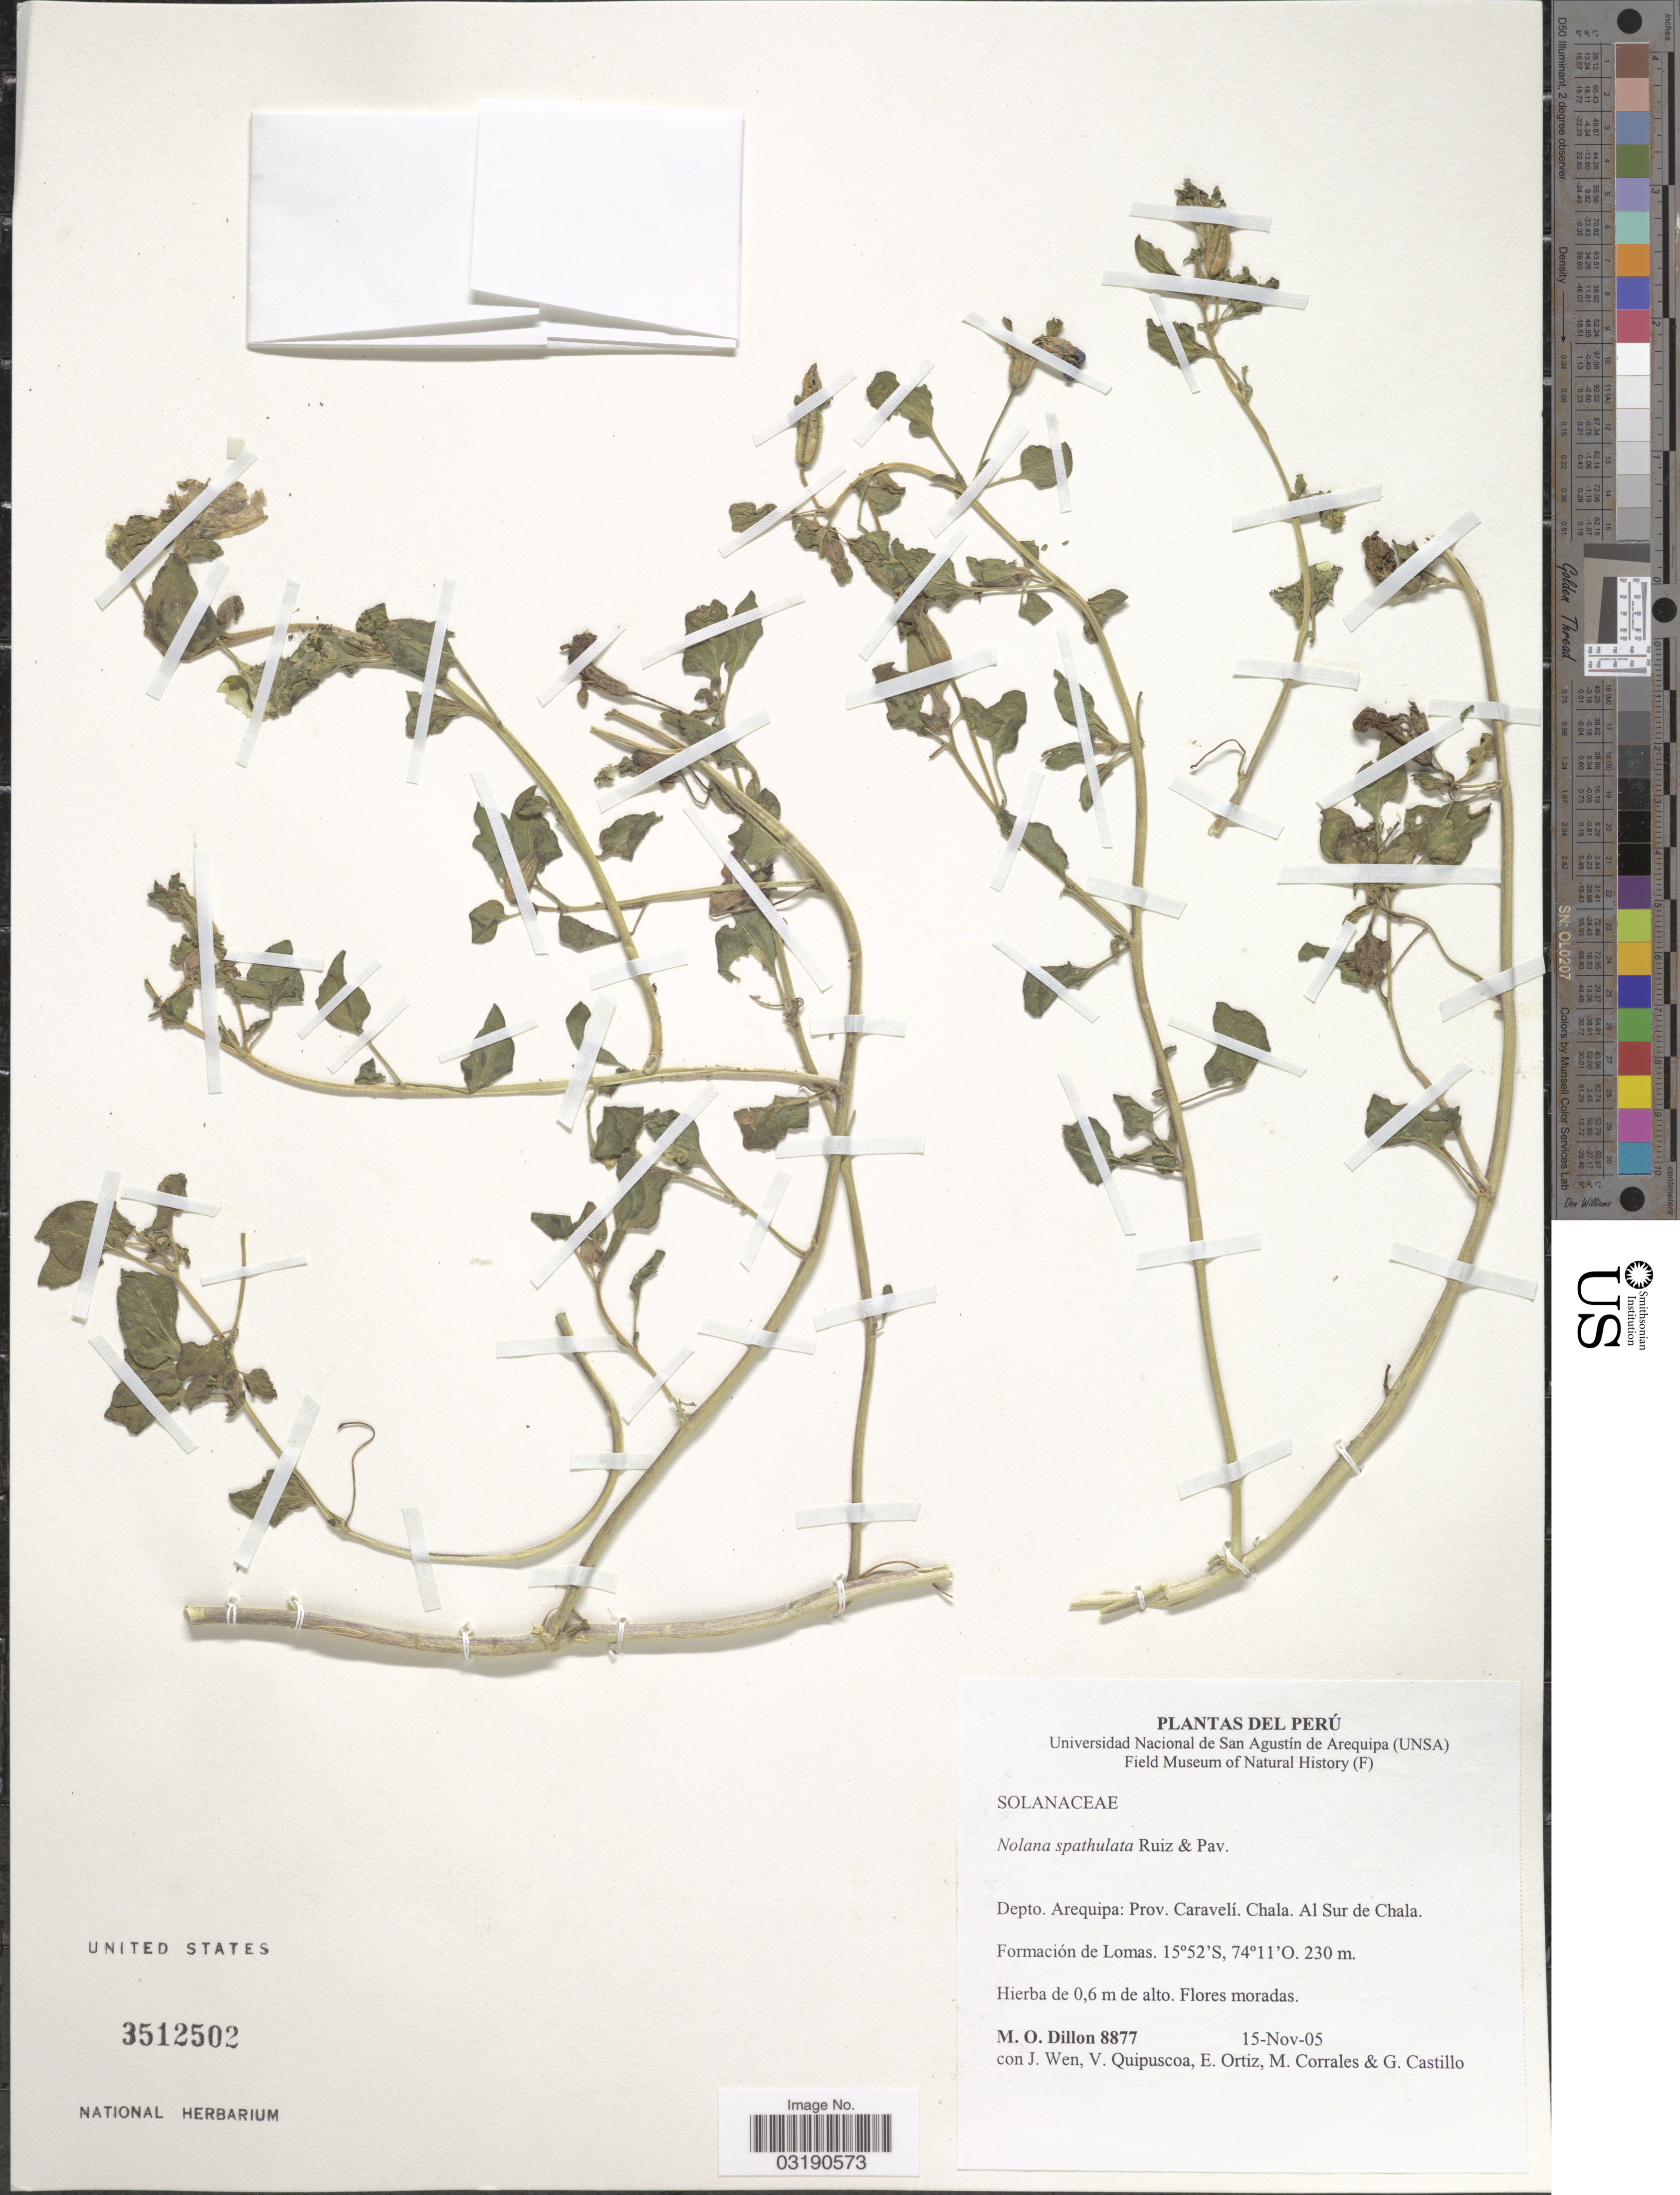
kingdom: Plantae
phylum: Tracheophyta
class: Magnoliopsida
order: Solanales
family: Solanaceae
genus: Nolana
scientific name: Nolana spathulata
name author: Ruiz & Pav.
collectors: M. O. Dillon, J. Wen, V. Quipuscoa, E. Ortiz & et al.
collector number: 8877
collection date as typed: Transcribed d/m/y: 15/11/5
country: Peru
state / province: Arequipa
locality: Depto. Arequipa: Prov. Caravelí. Chala. Al Sur de Chala.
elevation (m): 230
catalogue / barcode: US 3512502